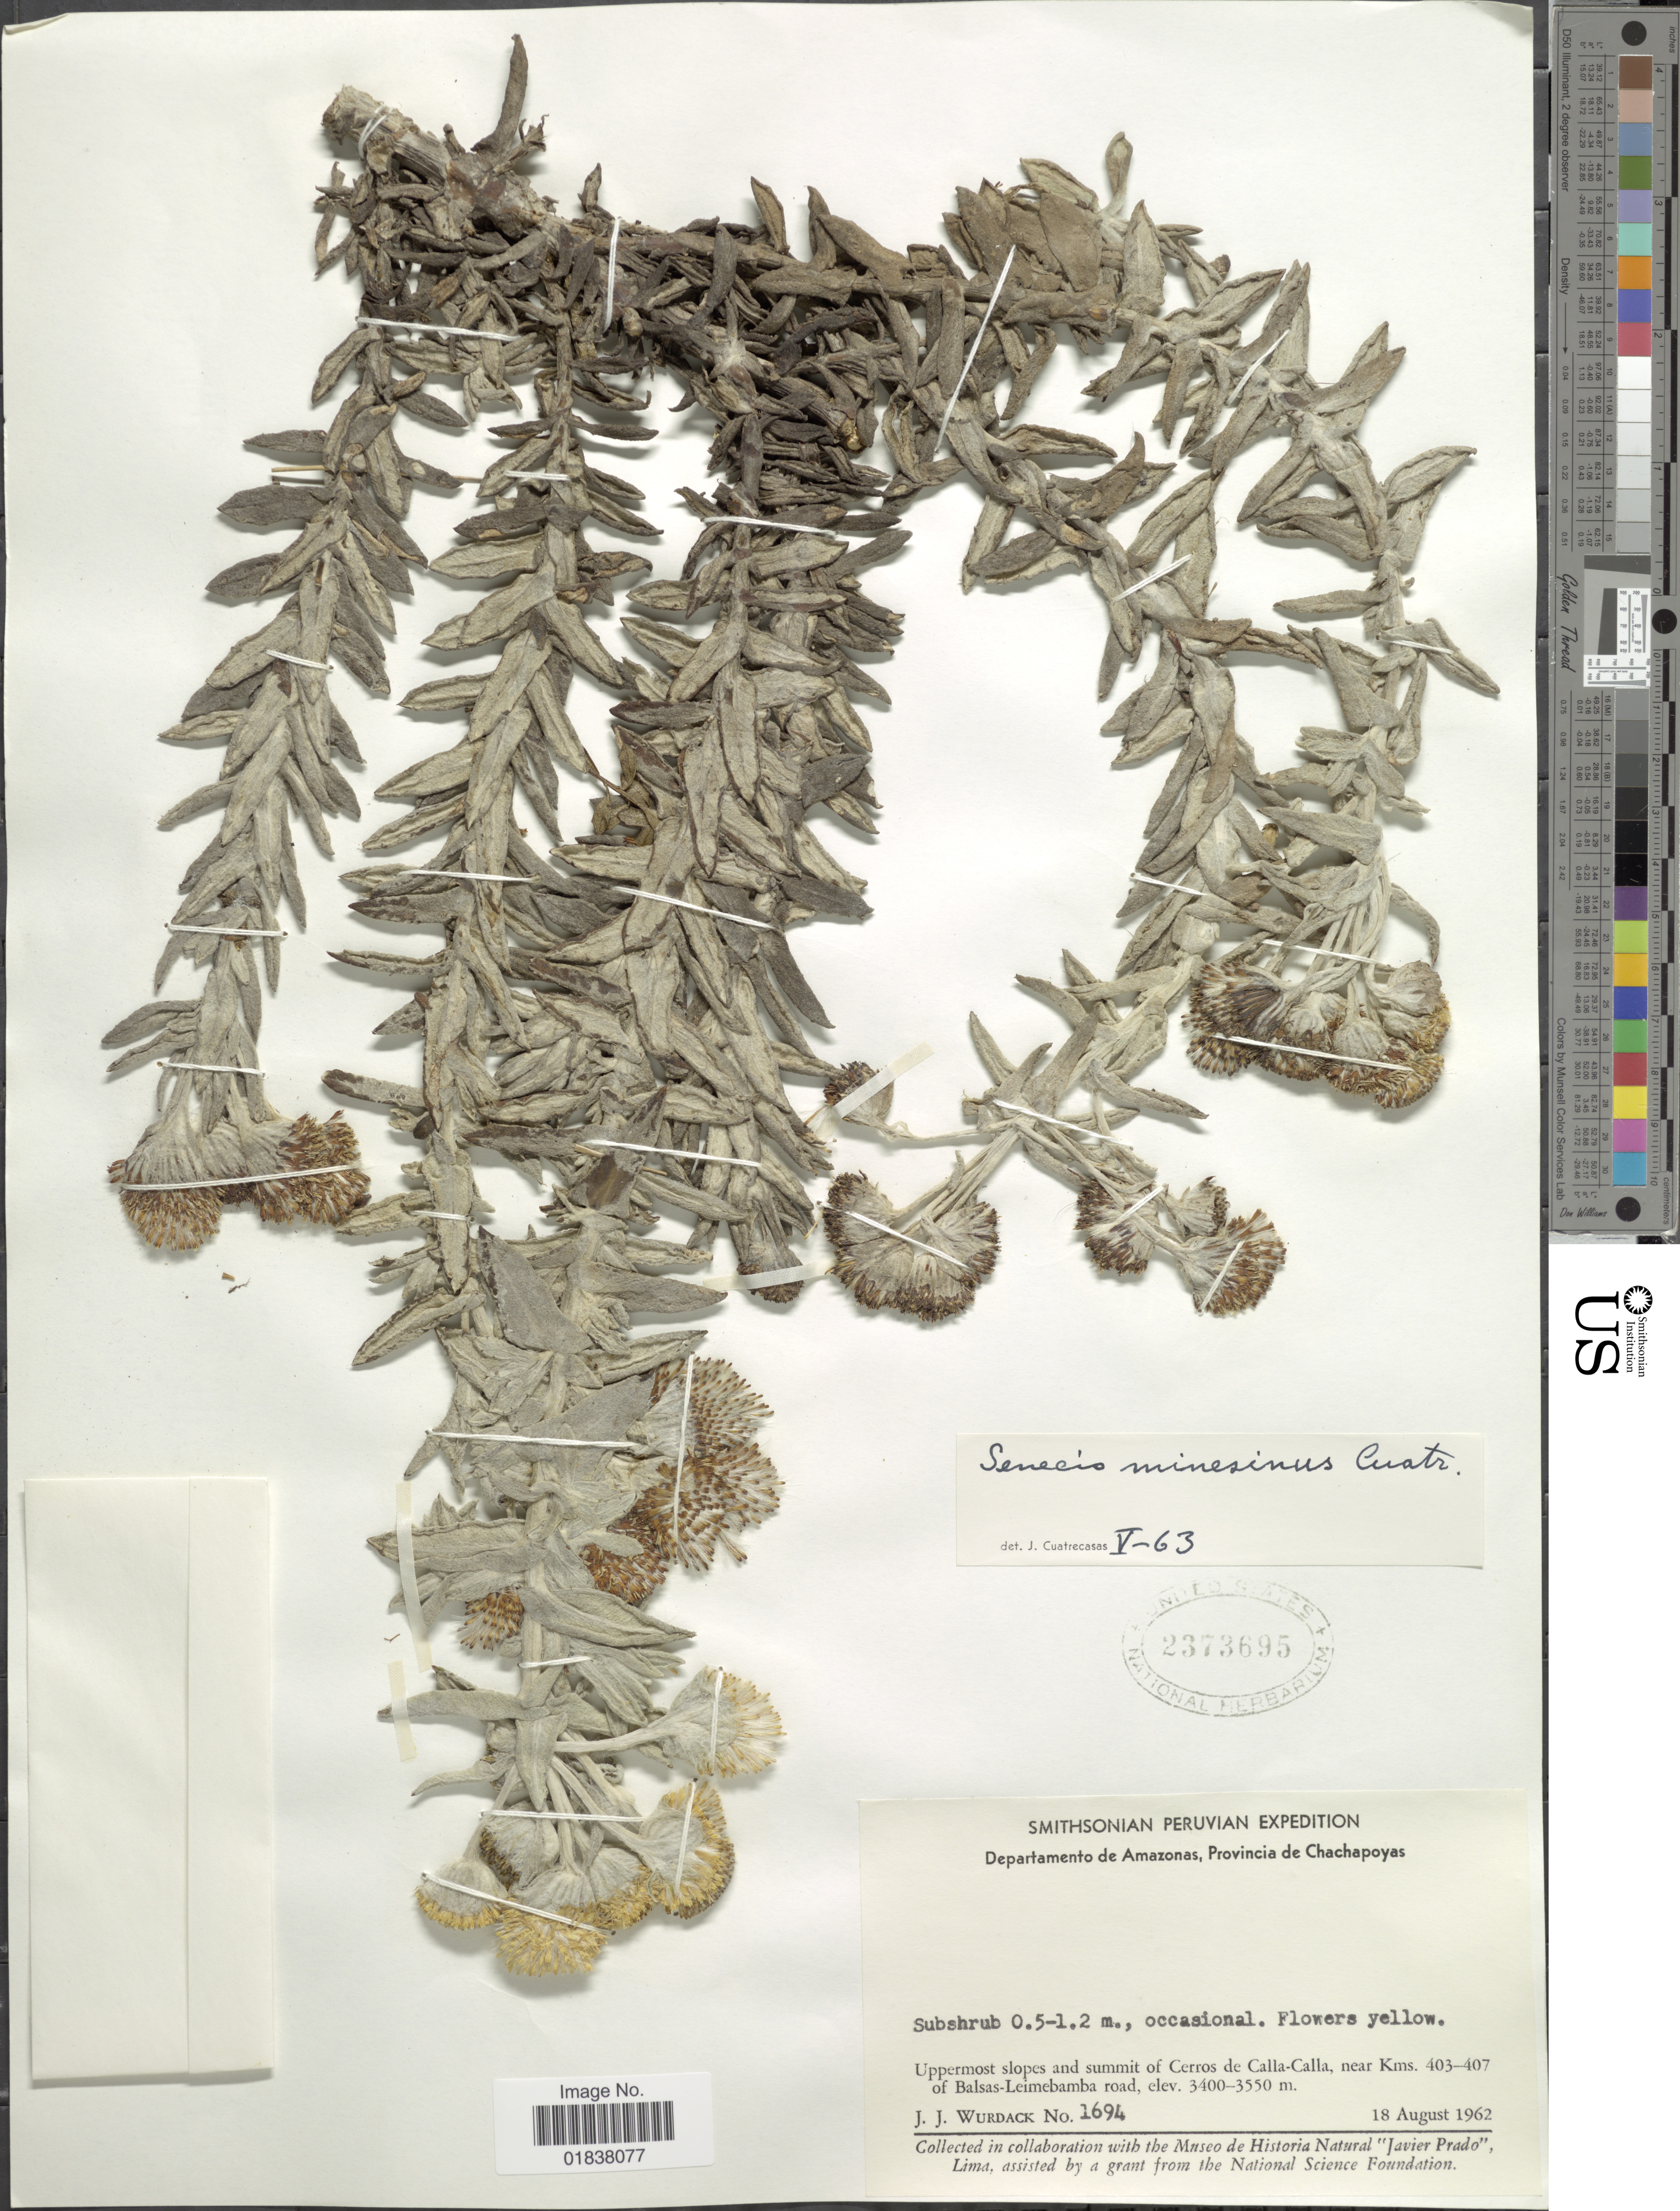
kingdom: Plantae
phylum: Tracheophyta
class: Magnoliopsida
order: Asterales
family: Asteraceae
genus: Senecio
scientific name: Senecio minesinus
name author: Cuatrec.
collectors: J. J. Wurdack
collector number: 1694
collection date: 1962-08-18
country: Peru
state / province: Amazonas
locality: Provincia de Chachapoyas, slopes and summit of Cerros de Calla-Calla, near kms 403-407 of Balsas-Leimebamba road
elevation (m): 3400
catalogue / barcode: US 2373695